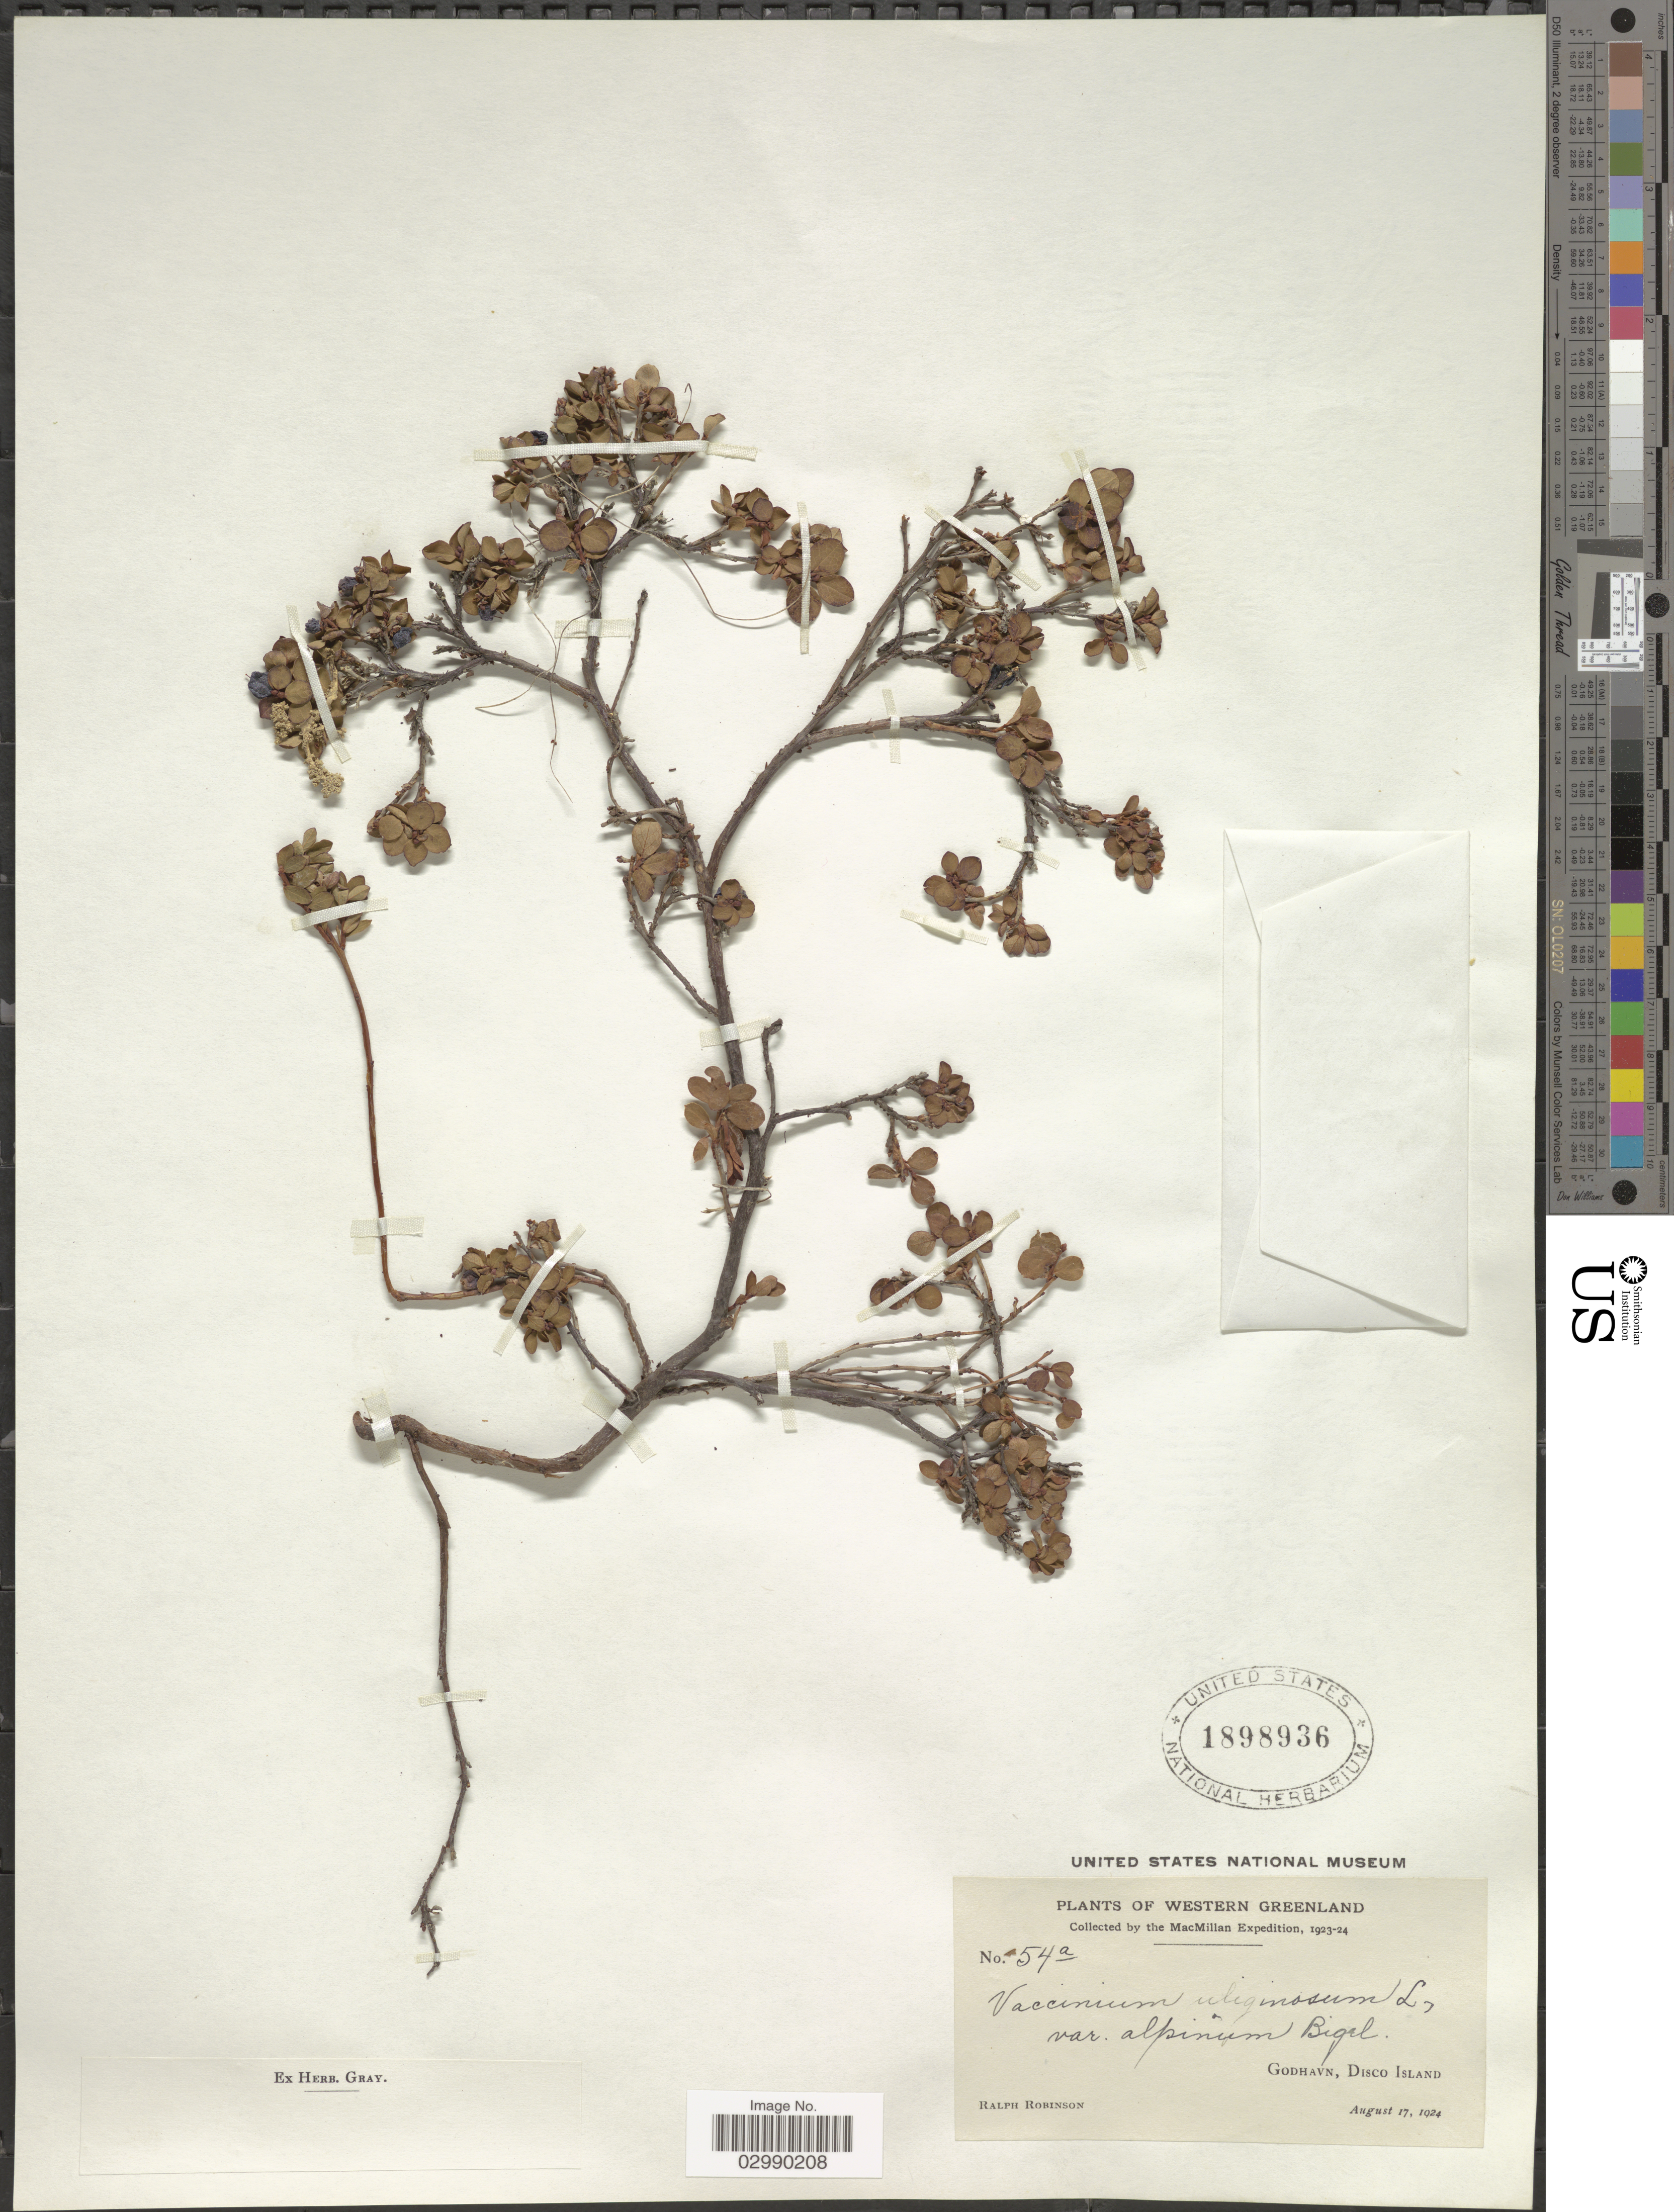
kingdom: Plantae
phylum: Tracheophyta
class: Magnoliopsida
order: Ericales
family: Ericaceae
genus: Vaccinium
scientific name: Vaccinium uliginosum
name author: L.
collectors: R. Robinson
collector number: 54a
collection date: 1924-08-17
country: Greenland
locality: Western Greenland, Godhavn, Disco Island.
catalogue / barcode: US 1898936